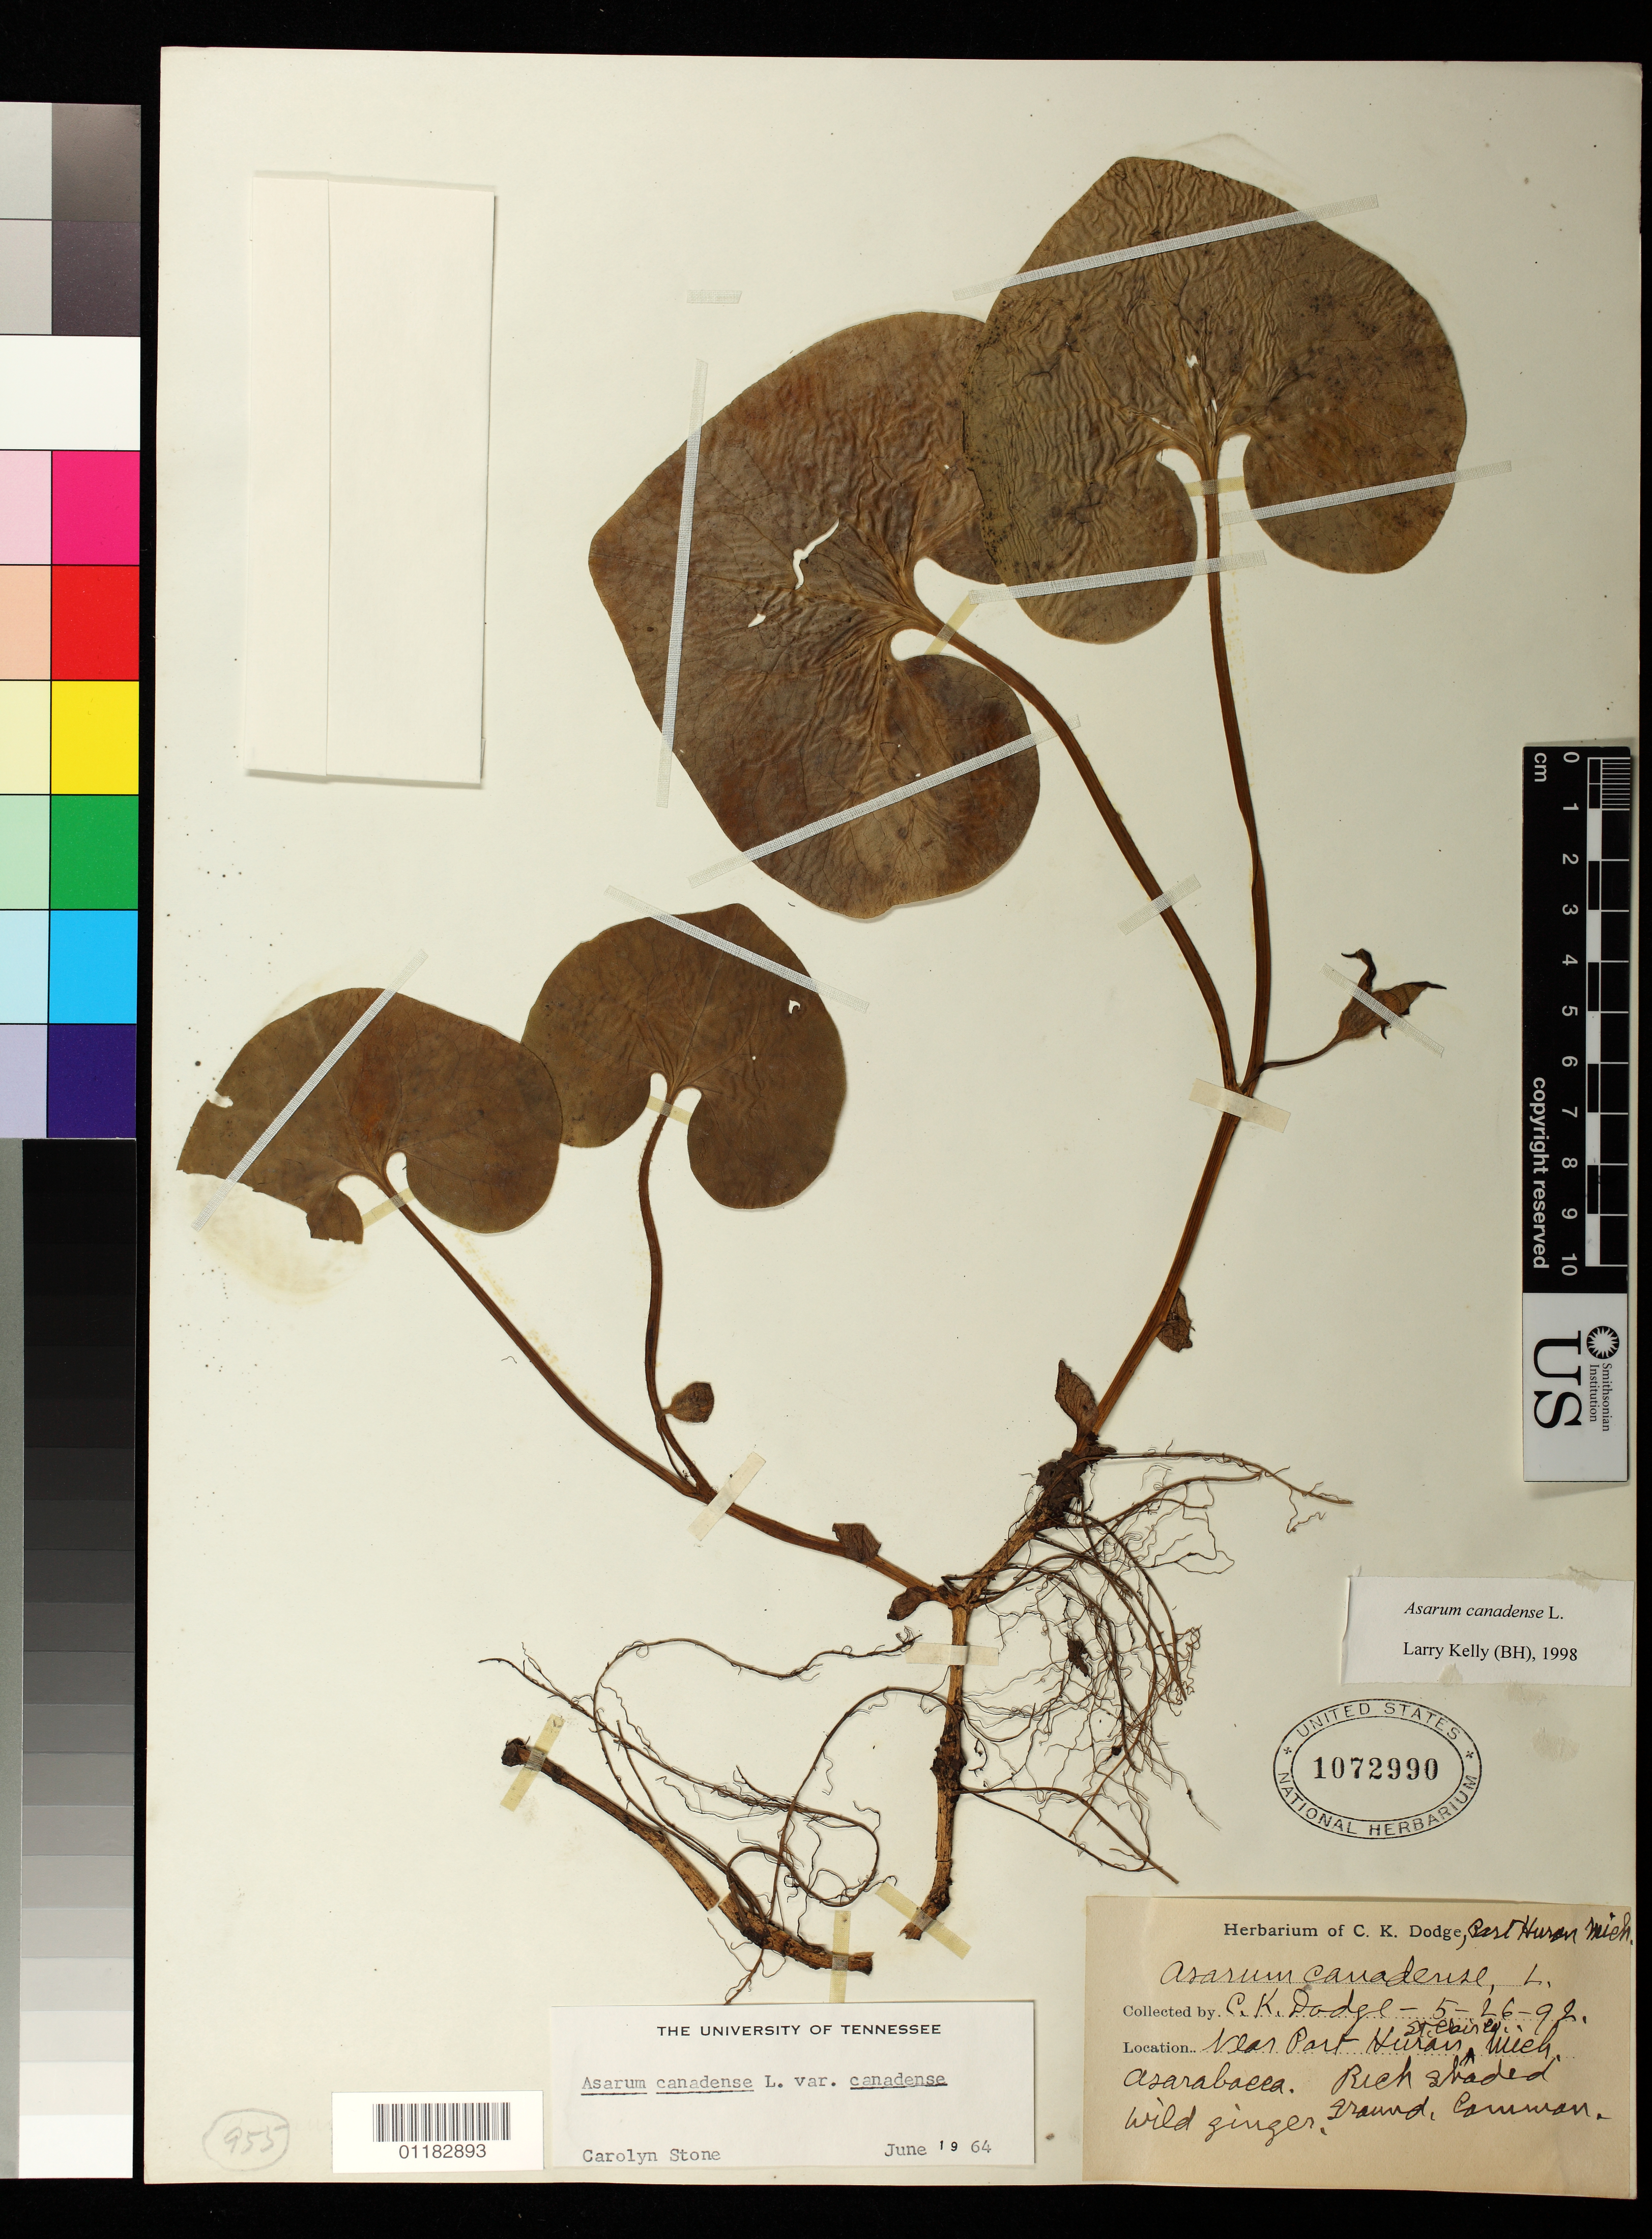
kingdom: Plantae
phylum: Tracheophyta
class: Magnoliopsida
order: Piperales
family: Aristolochiaceae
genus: Asarum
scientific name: Asarum canadense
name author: L.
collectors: C. K. Dodge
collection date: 1892-05-26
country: United States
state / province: Michigan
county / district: Saint Clair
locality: Saint Clair County: near Port Huron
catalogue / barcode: US 1072990